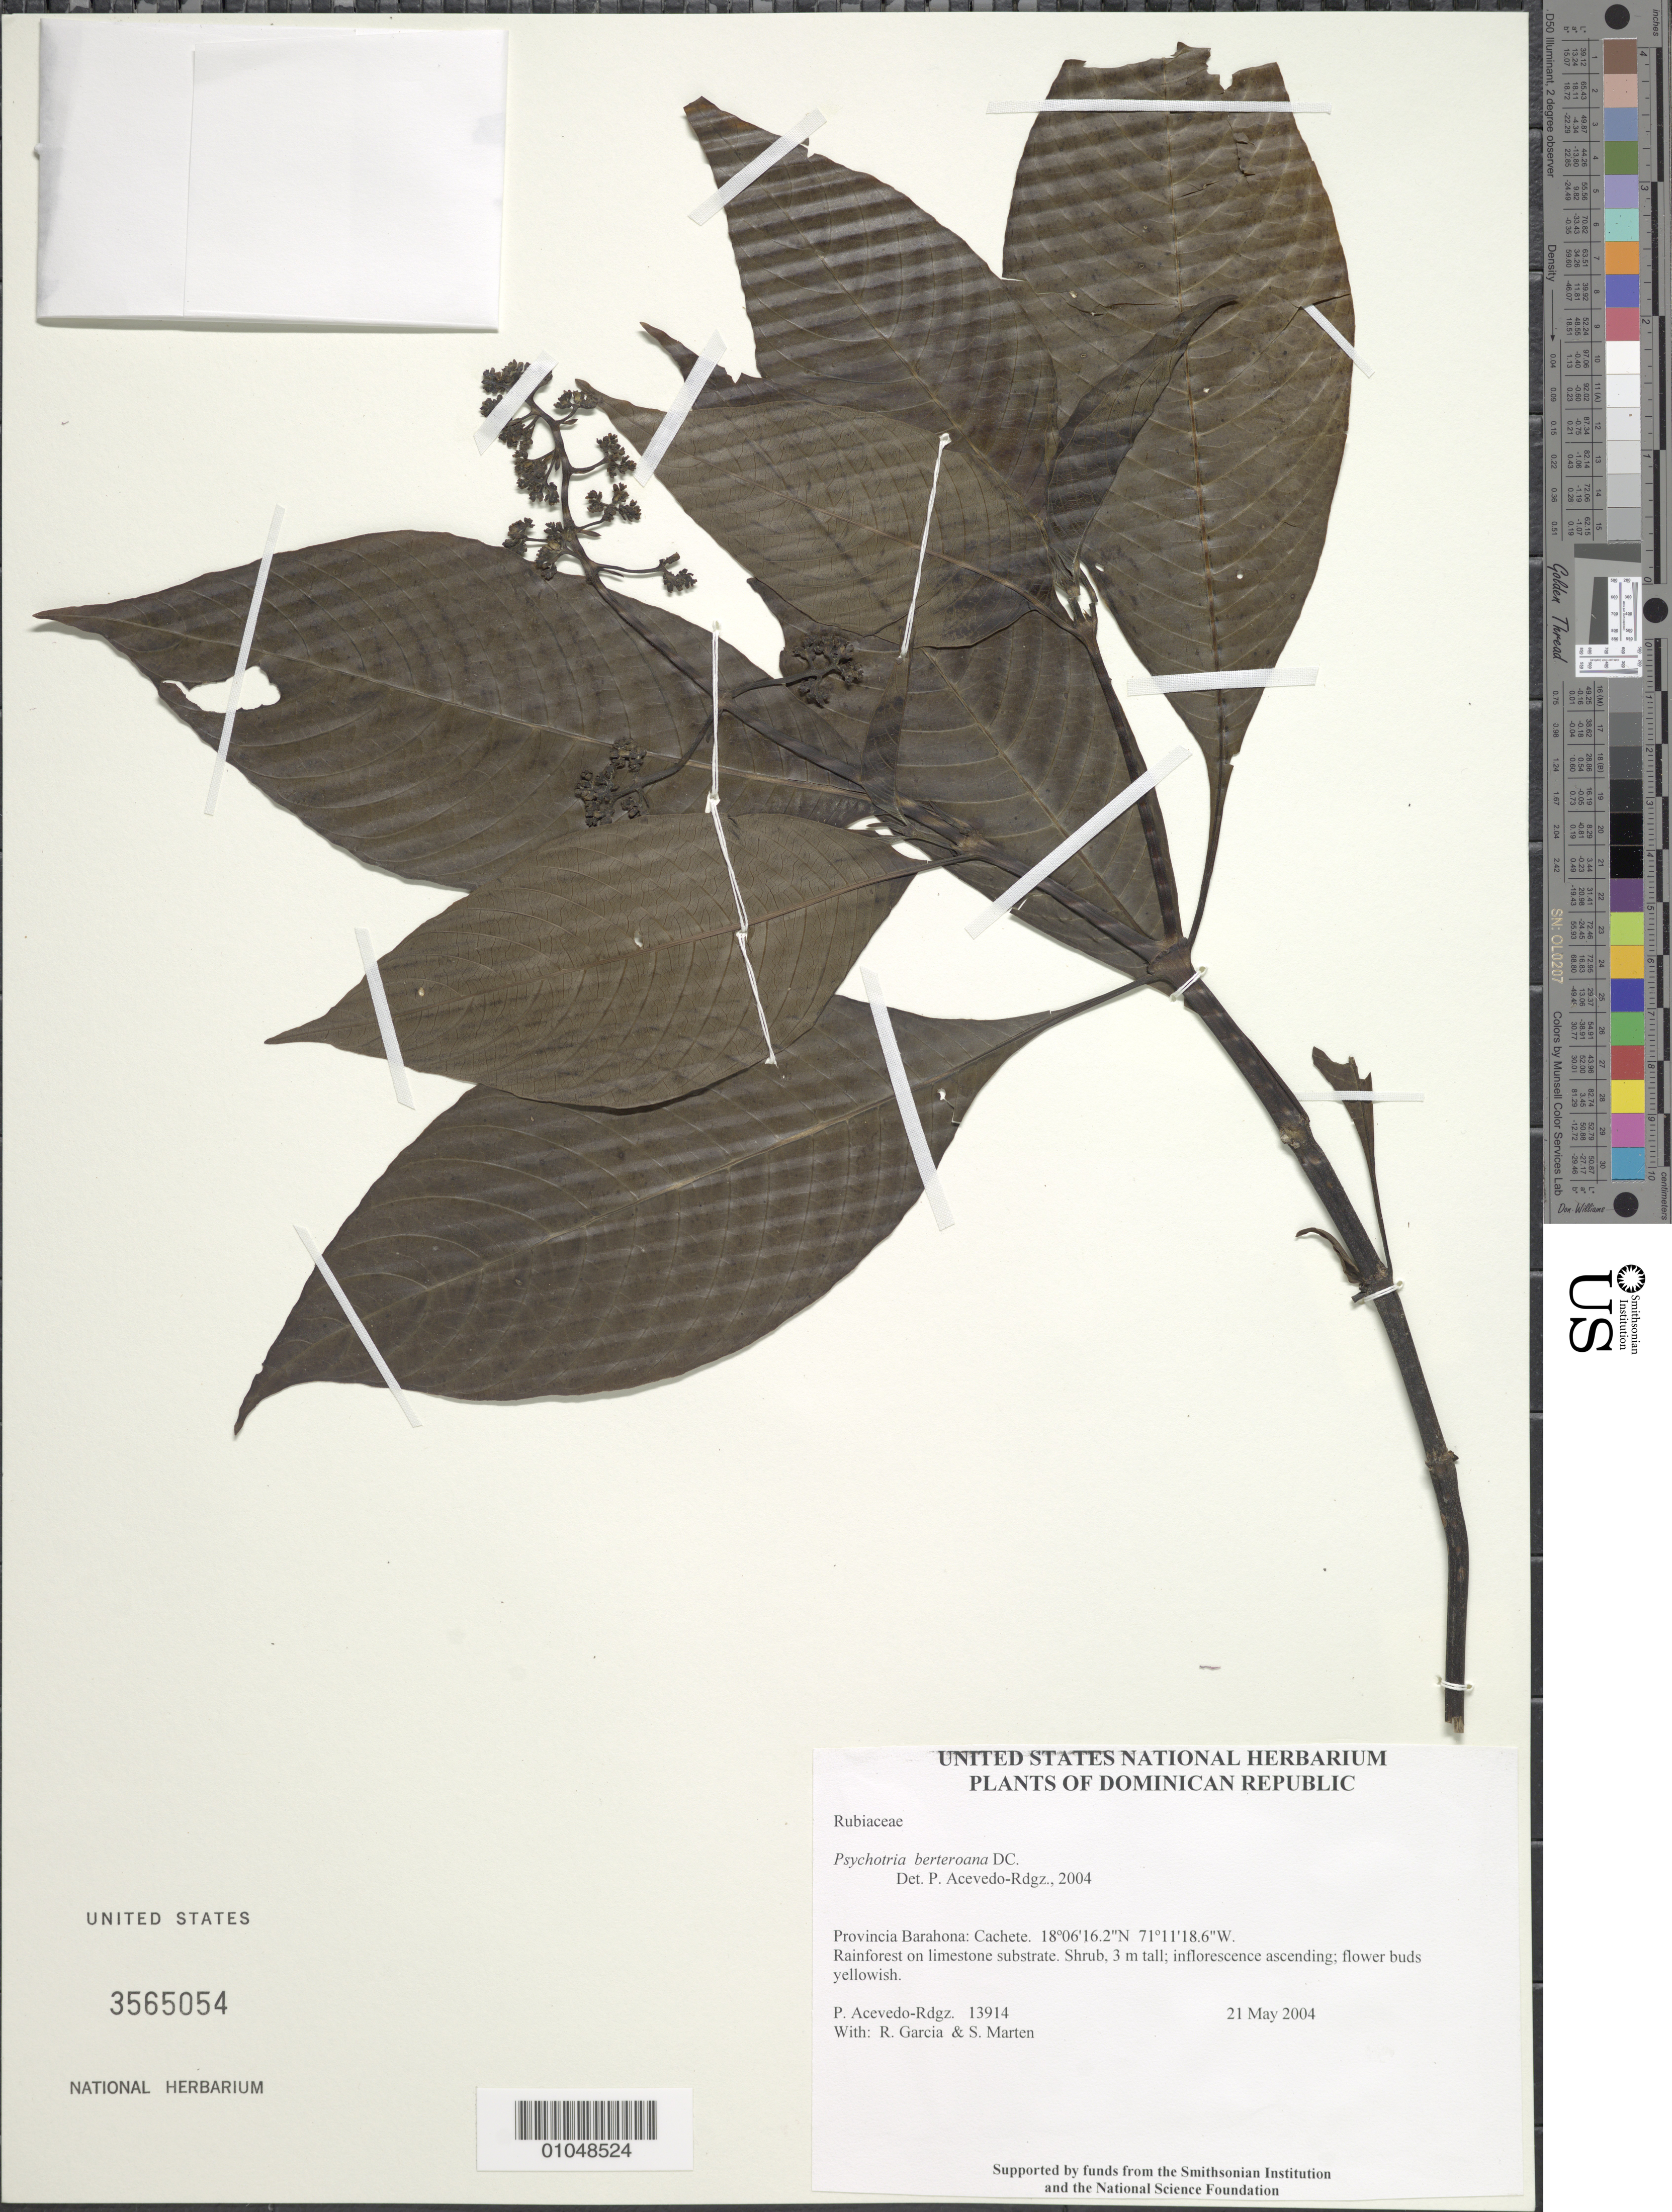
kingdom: Plantae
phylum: Tracheophyta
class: Magnoliopsida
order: Gentianales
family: Rubiaceae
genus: Psychotria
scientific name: Psychotria berteroana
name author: DC.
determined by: Acevedo-Rodríguez, P., (BOT), Smithsonian Institution - National Museum of Natural History (UNITED STATES)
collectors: P. Acevedo-Rodr., R. G. García & S. Marten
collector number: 13914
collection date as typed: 21 May 2004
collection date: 2004-05-21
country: Dominican Republic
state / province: Barahona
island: Hispaniola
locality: Cachete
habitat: Rainforest on limestone substrate.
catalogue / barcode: US 3565054